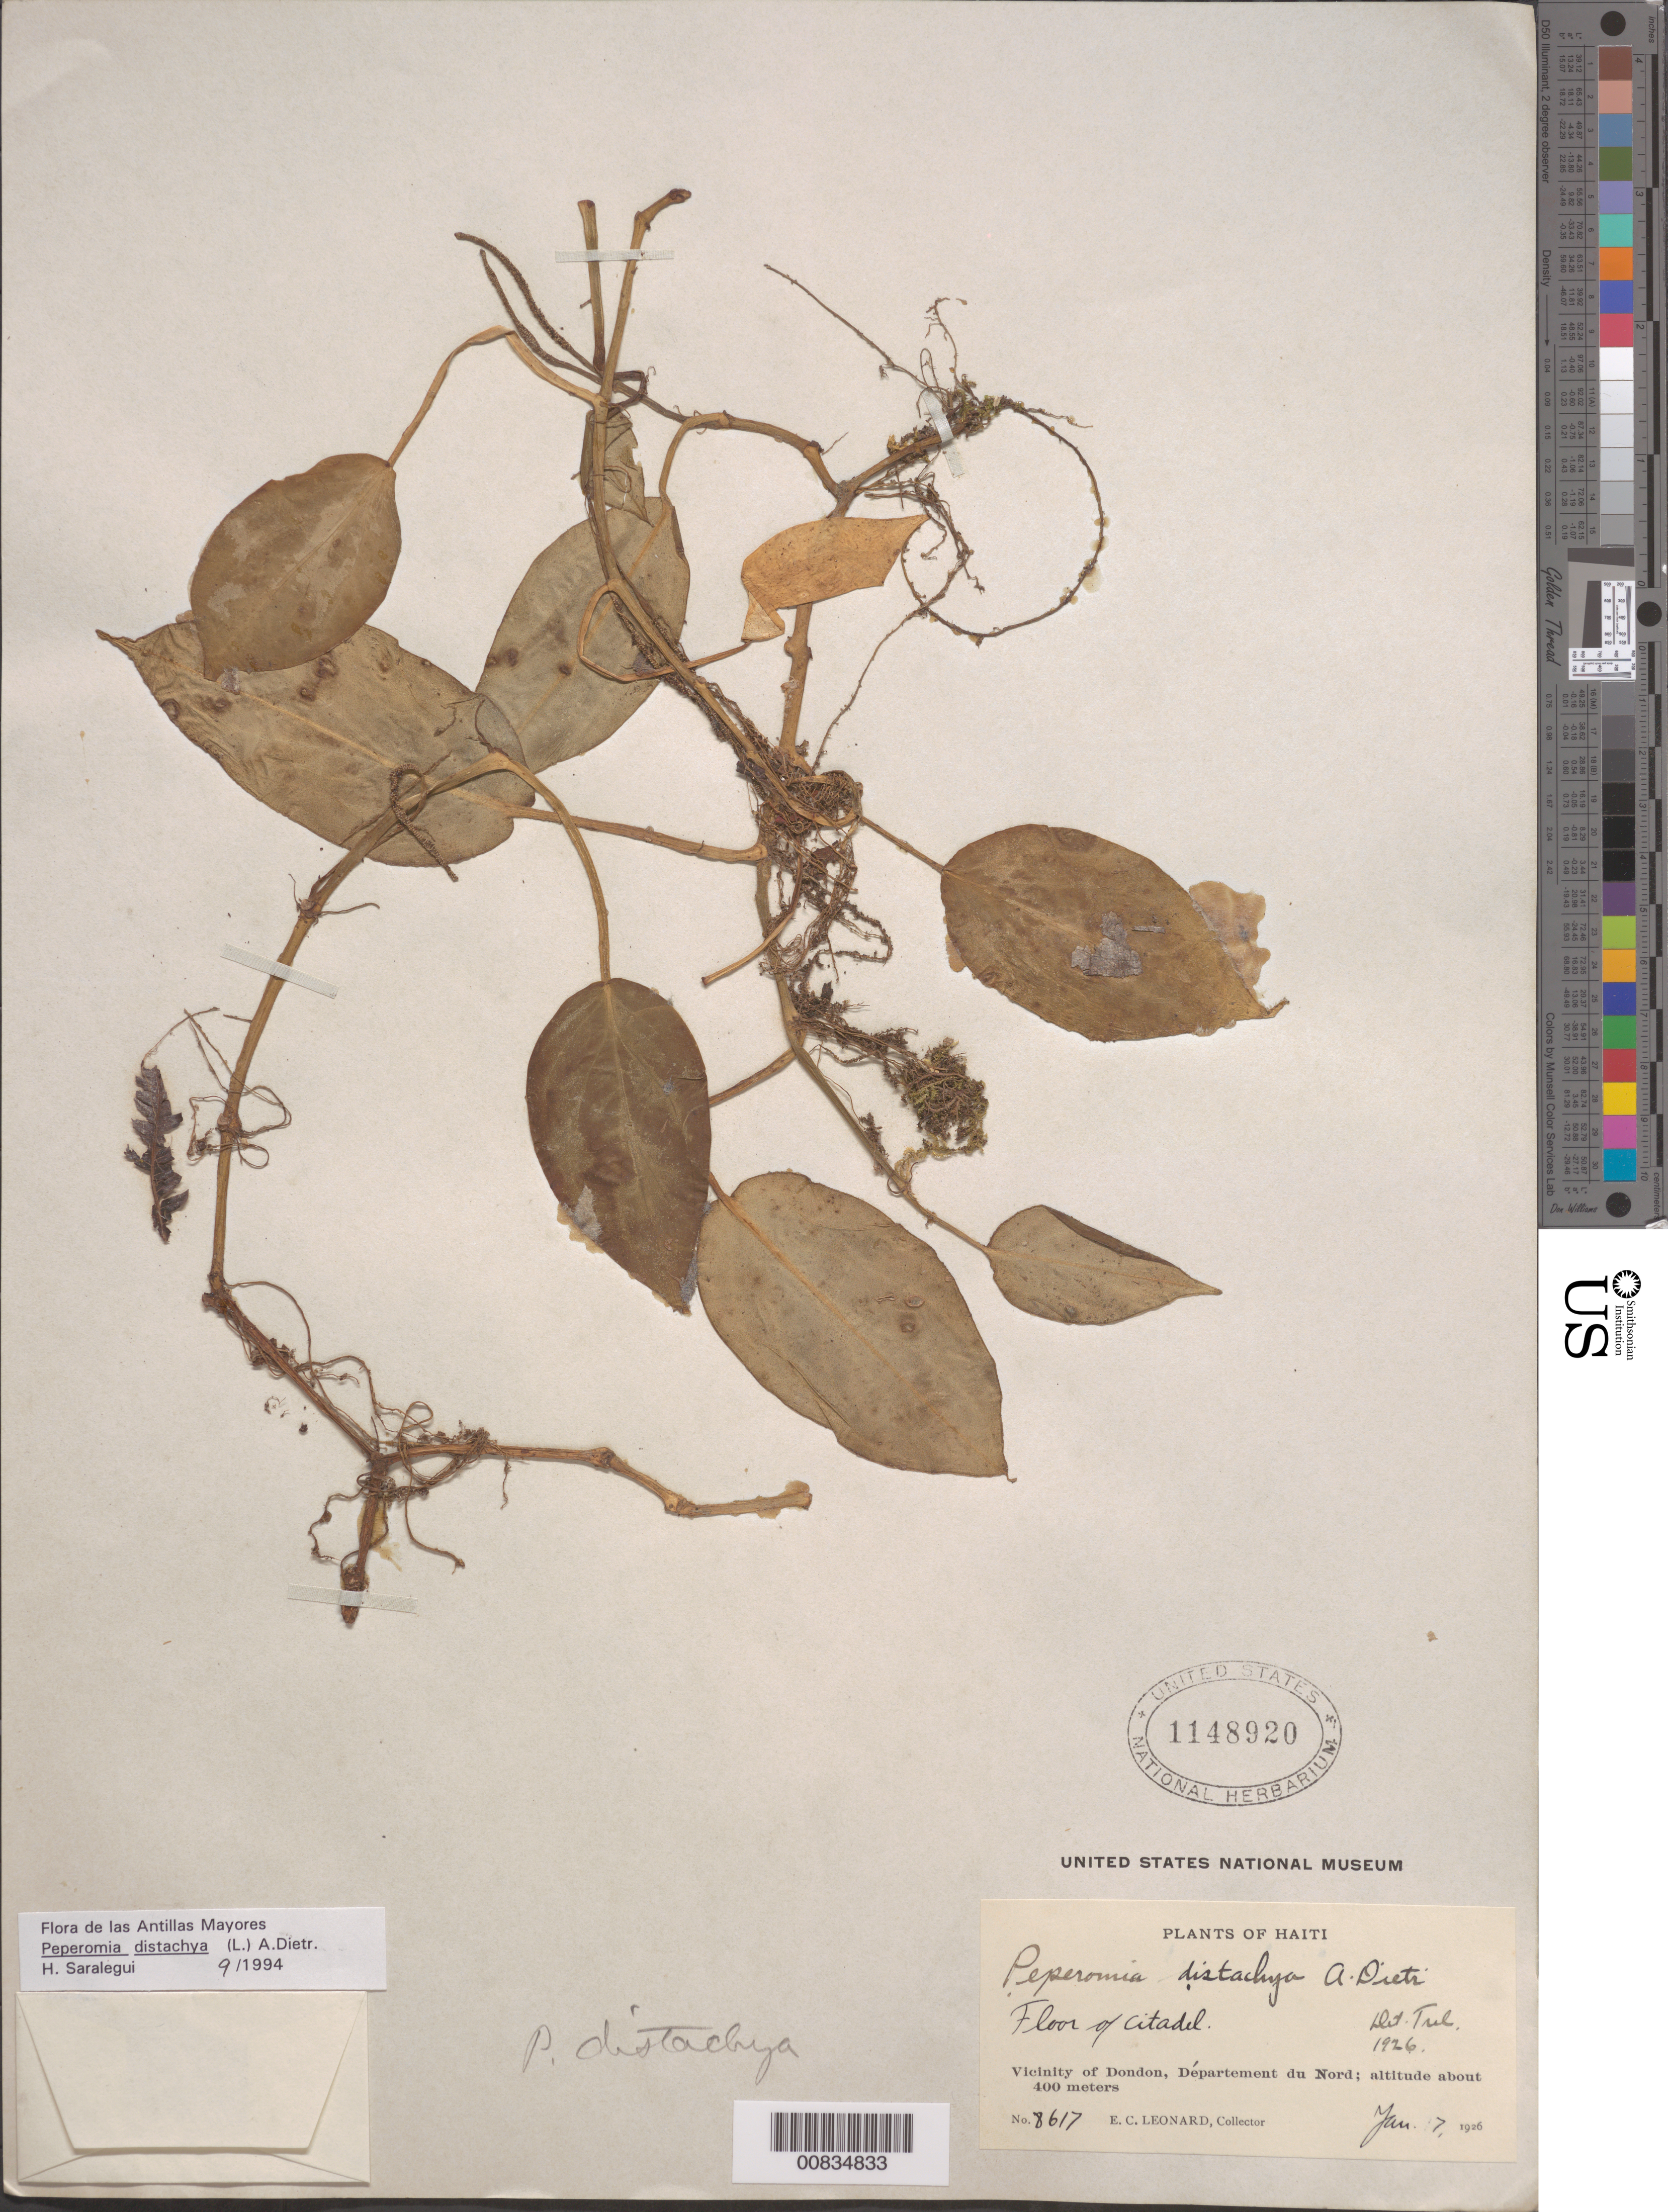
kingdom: Plantae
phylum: Tracheophyta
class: Magnoliopsida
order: Piperales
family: Piperaceae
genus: Peperomia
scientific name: Peperomia distachya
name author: (L.) A. Dietr.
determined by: Saralegui Boza, H., (HAJB), Jardin Botanico Nacional (Habana)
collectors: E. C. Leonard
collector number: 8617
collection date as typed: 07 Jan 1926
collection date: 1926-01-07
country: Haiti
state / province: Nord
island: Hispaniola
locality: Vicinity of Dondon. Floor of Citadel.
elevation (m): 400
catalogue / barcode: US 1148920